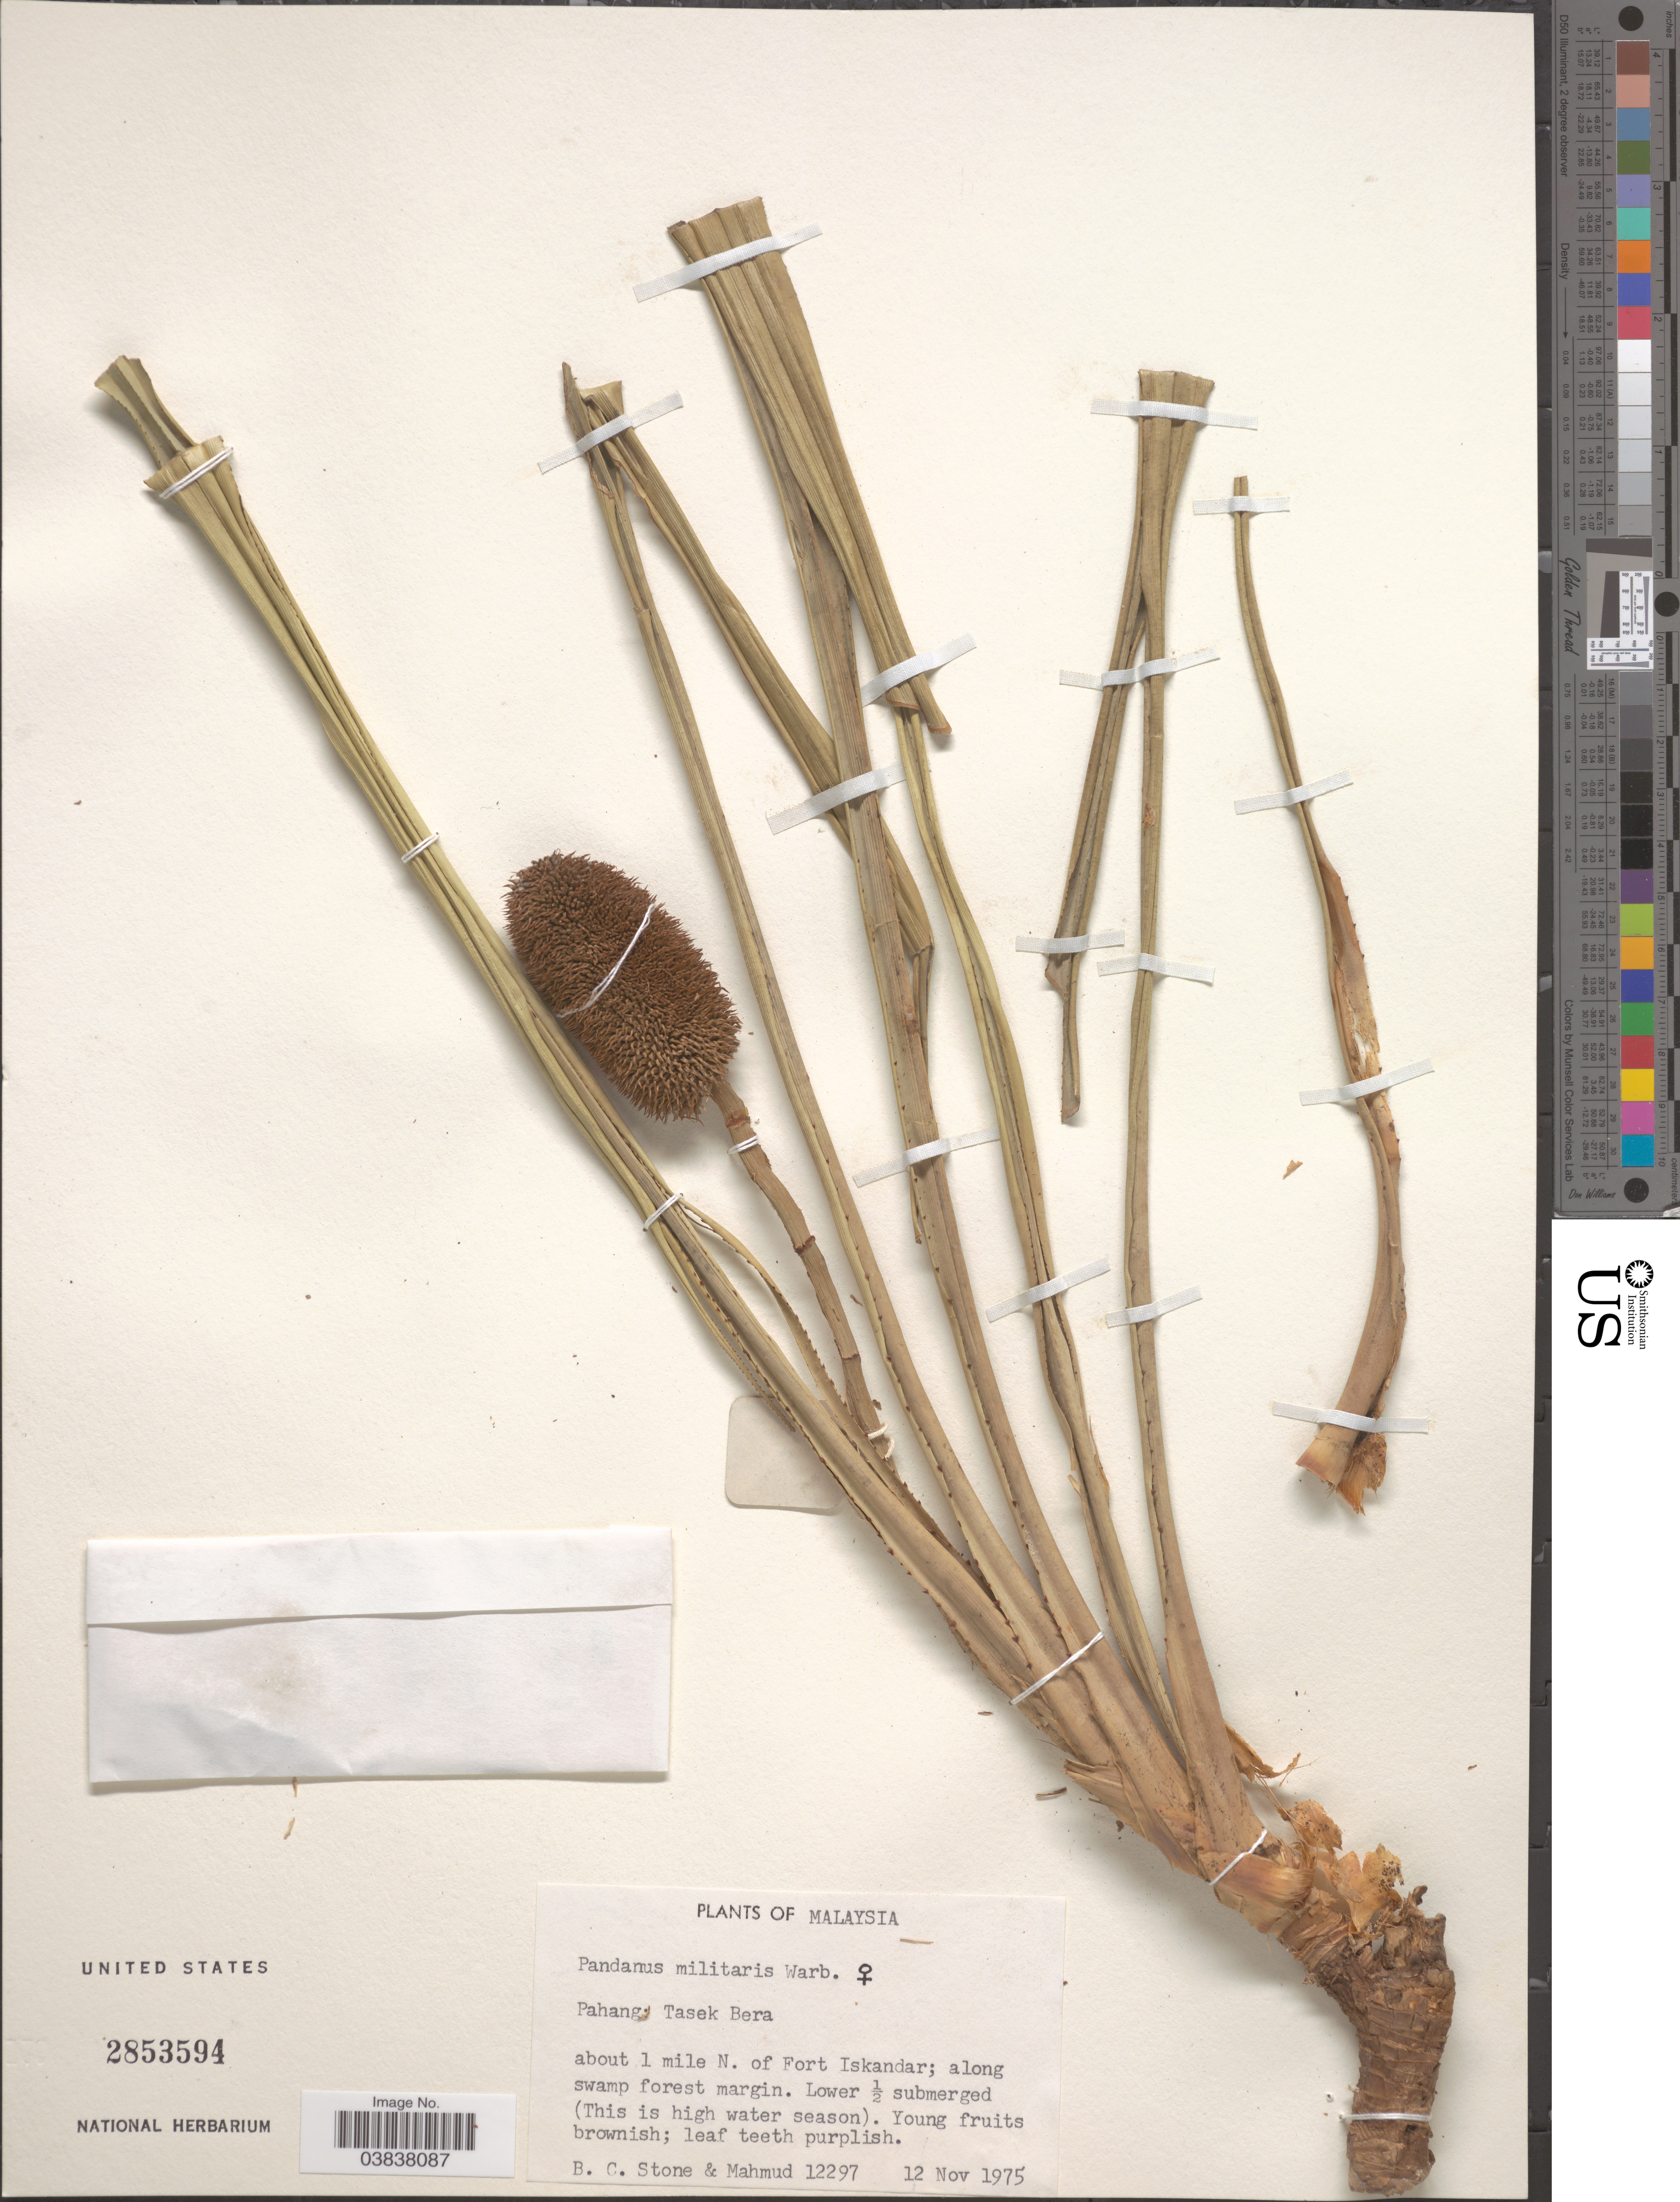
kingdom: Plantae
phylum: Tracheophyta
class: Liliopsida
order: Pandanales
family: Pandanaceae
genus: Pandanus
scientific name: Pandanus militaris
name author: (Gaudich.) Balf. f.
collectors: B. C. Stone & -. Mahmud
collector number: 12297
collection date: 1975-11-12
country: Malaysia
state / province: Pahang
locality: Tasek Bera. About 1 mile N. of Fort Iskandar; along swamp forest margin.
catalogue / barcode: US 2853594